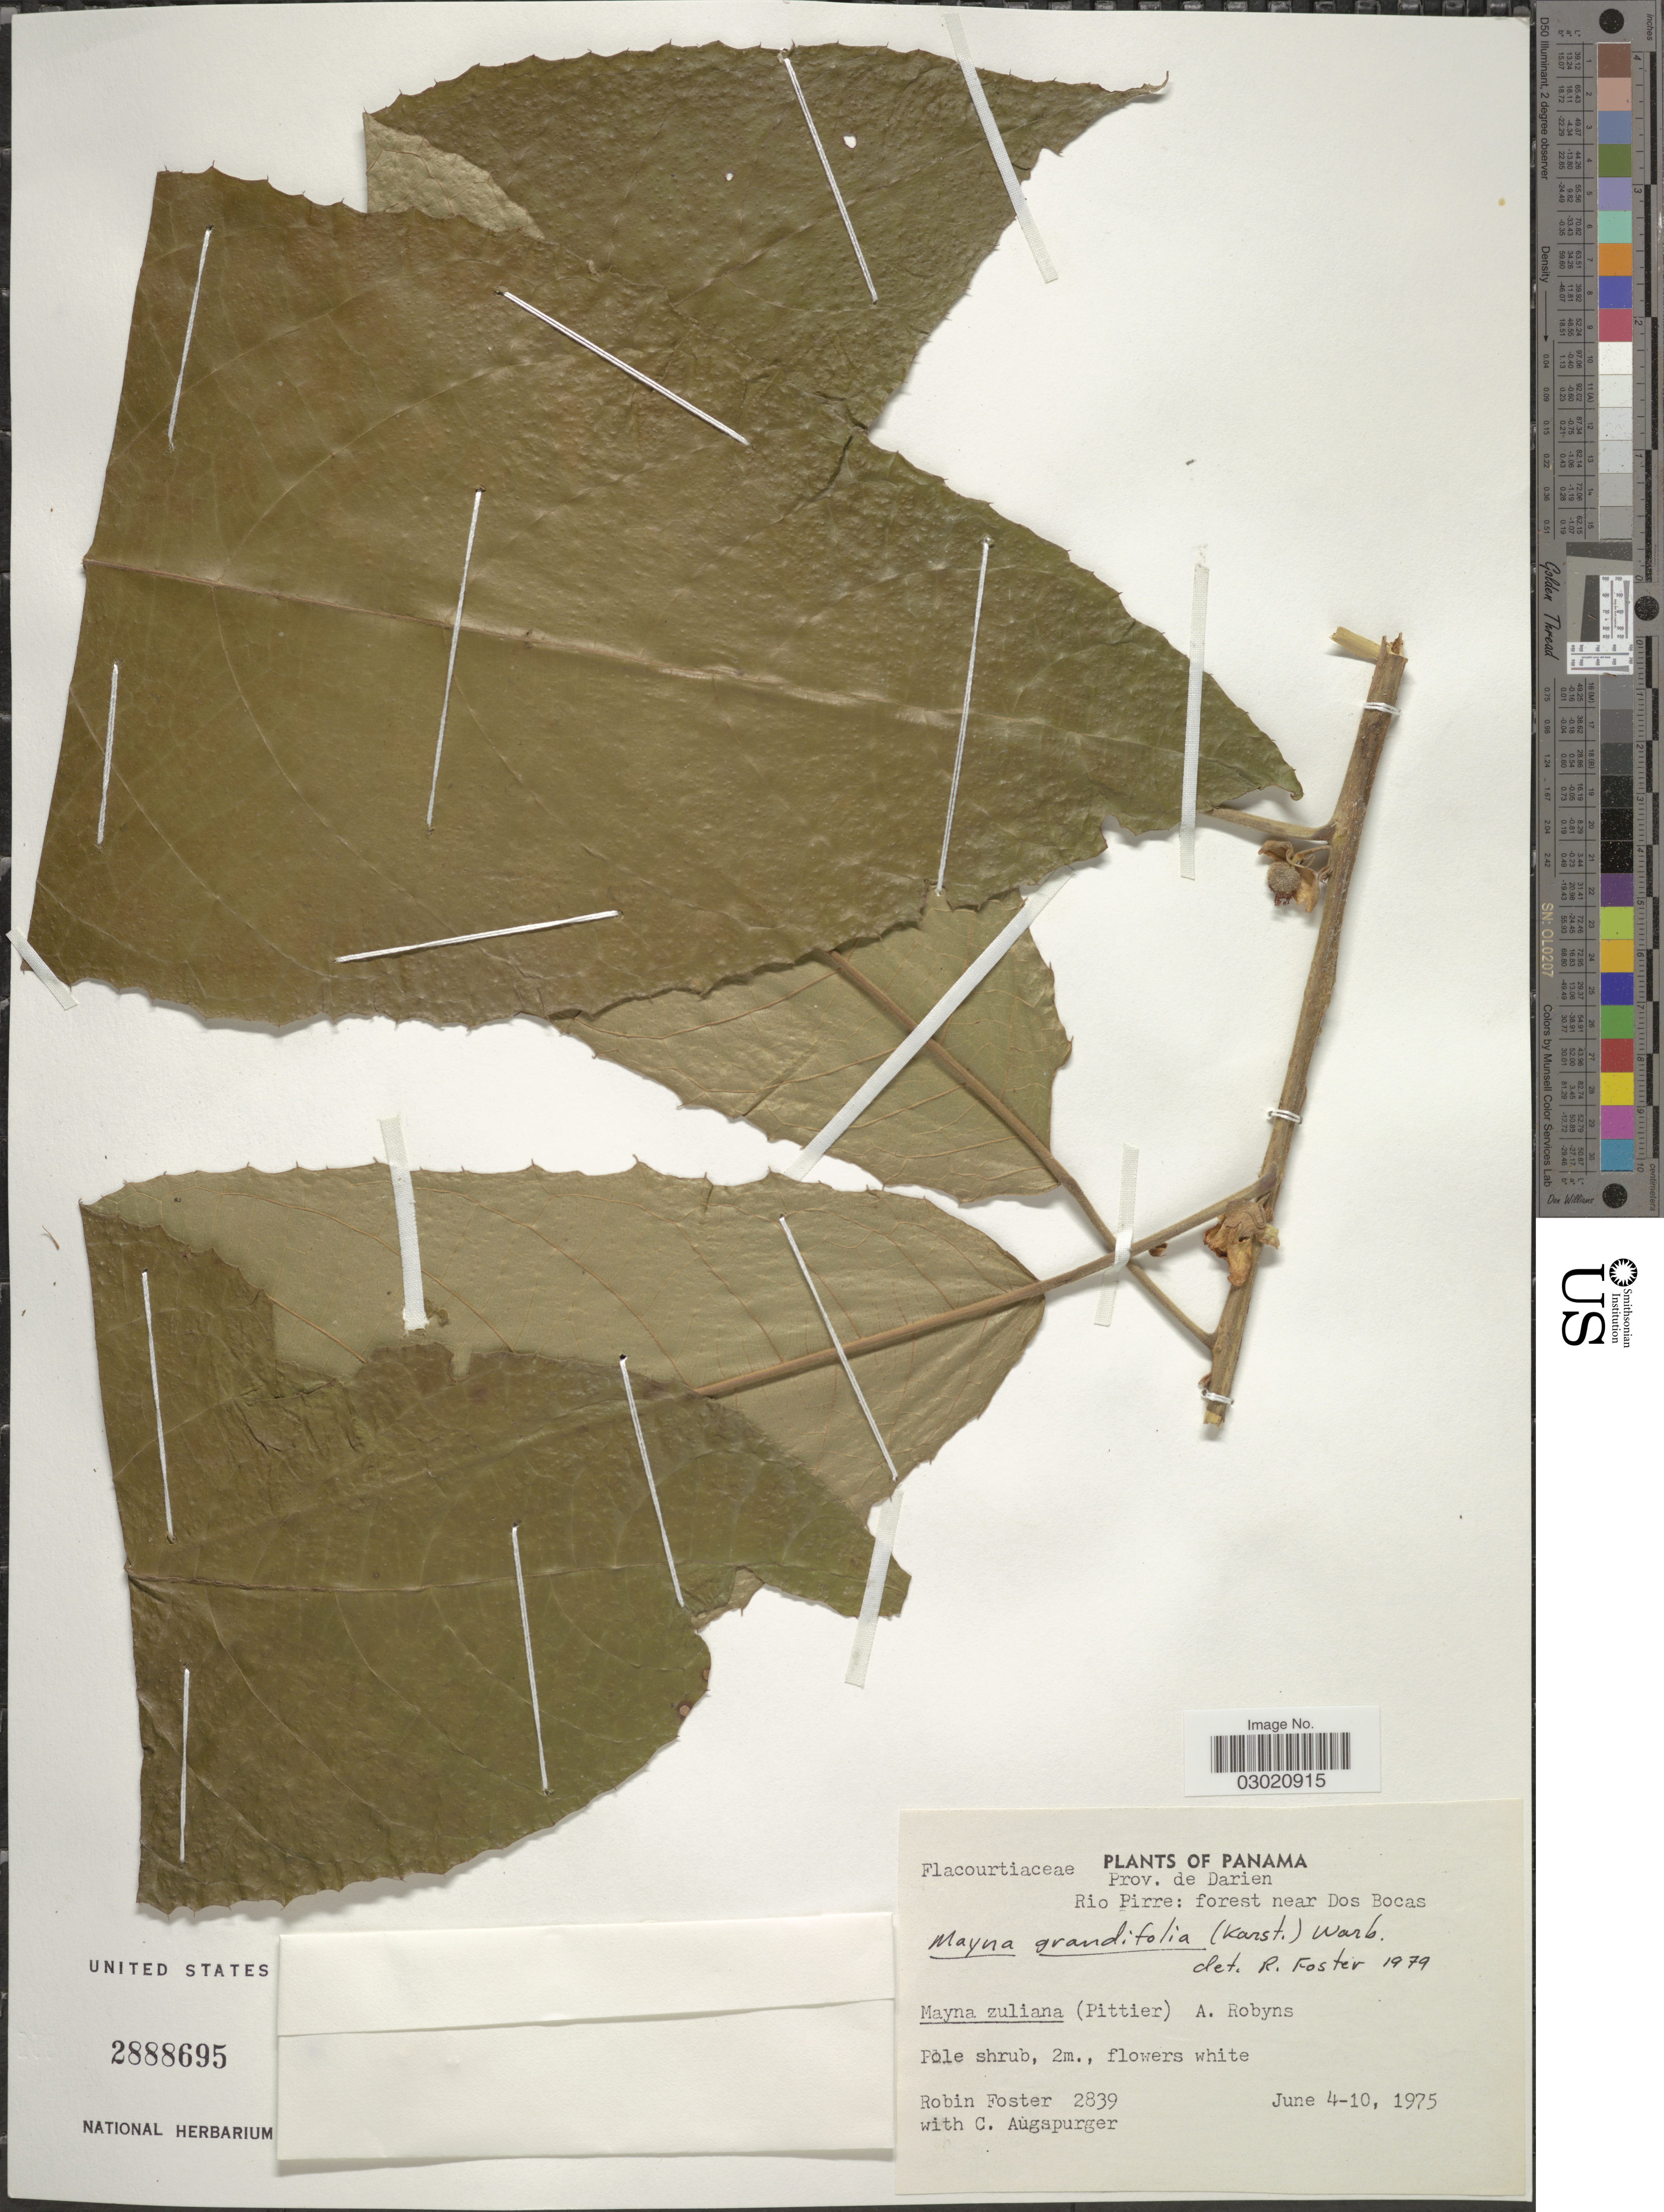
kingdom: Plantae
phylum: Tracheophyta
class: Magnoliopsida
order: Malpighiales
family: Achariaceae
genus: Mayna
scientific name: Mayna grandifolia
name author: (H. Karst.) Warb.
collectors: R. B. Foster & C. Augspurger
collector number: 2839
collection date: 1975-06-04/1975-06-10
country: Panama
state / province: Darién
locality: Rio Pirre: forest near Dos Bocas.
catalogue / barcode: US 2888695